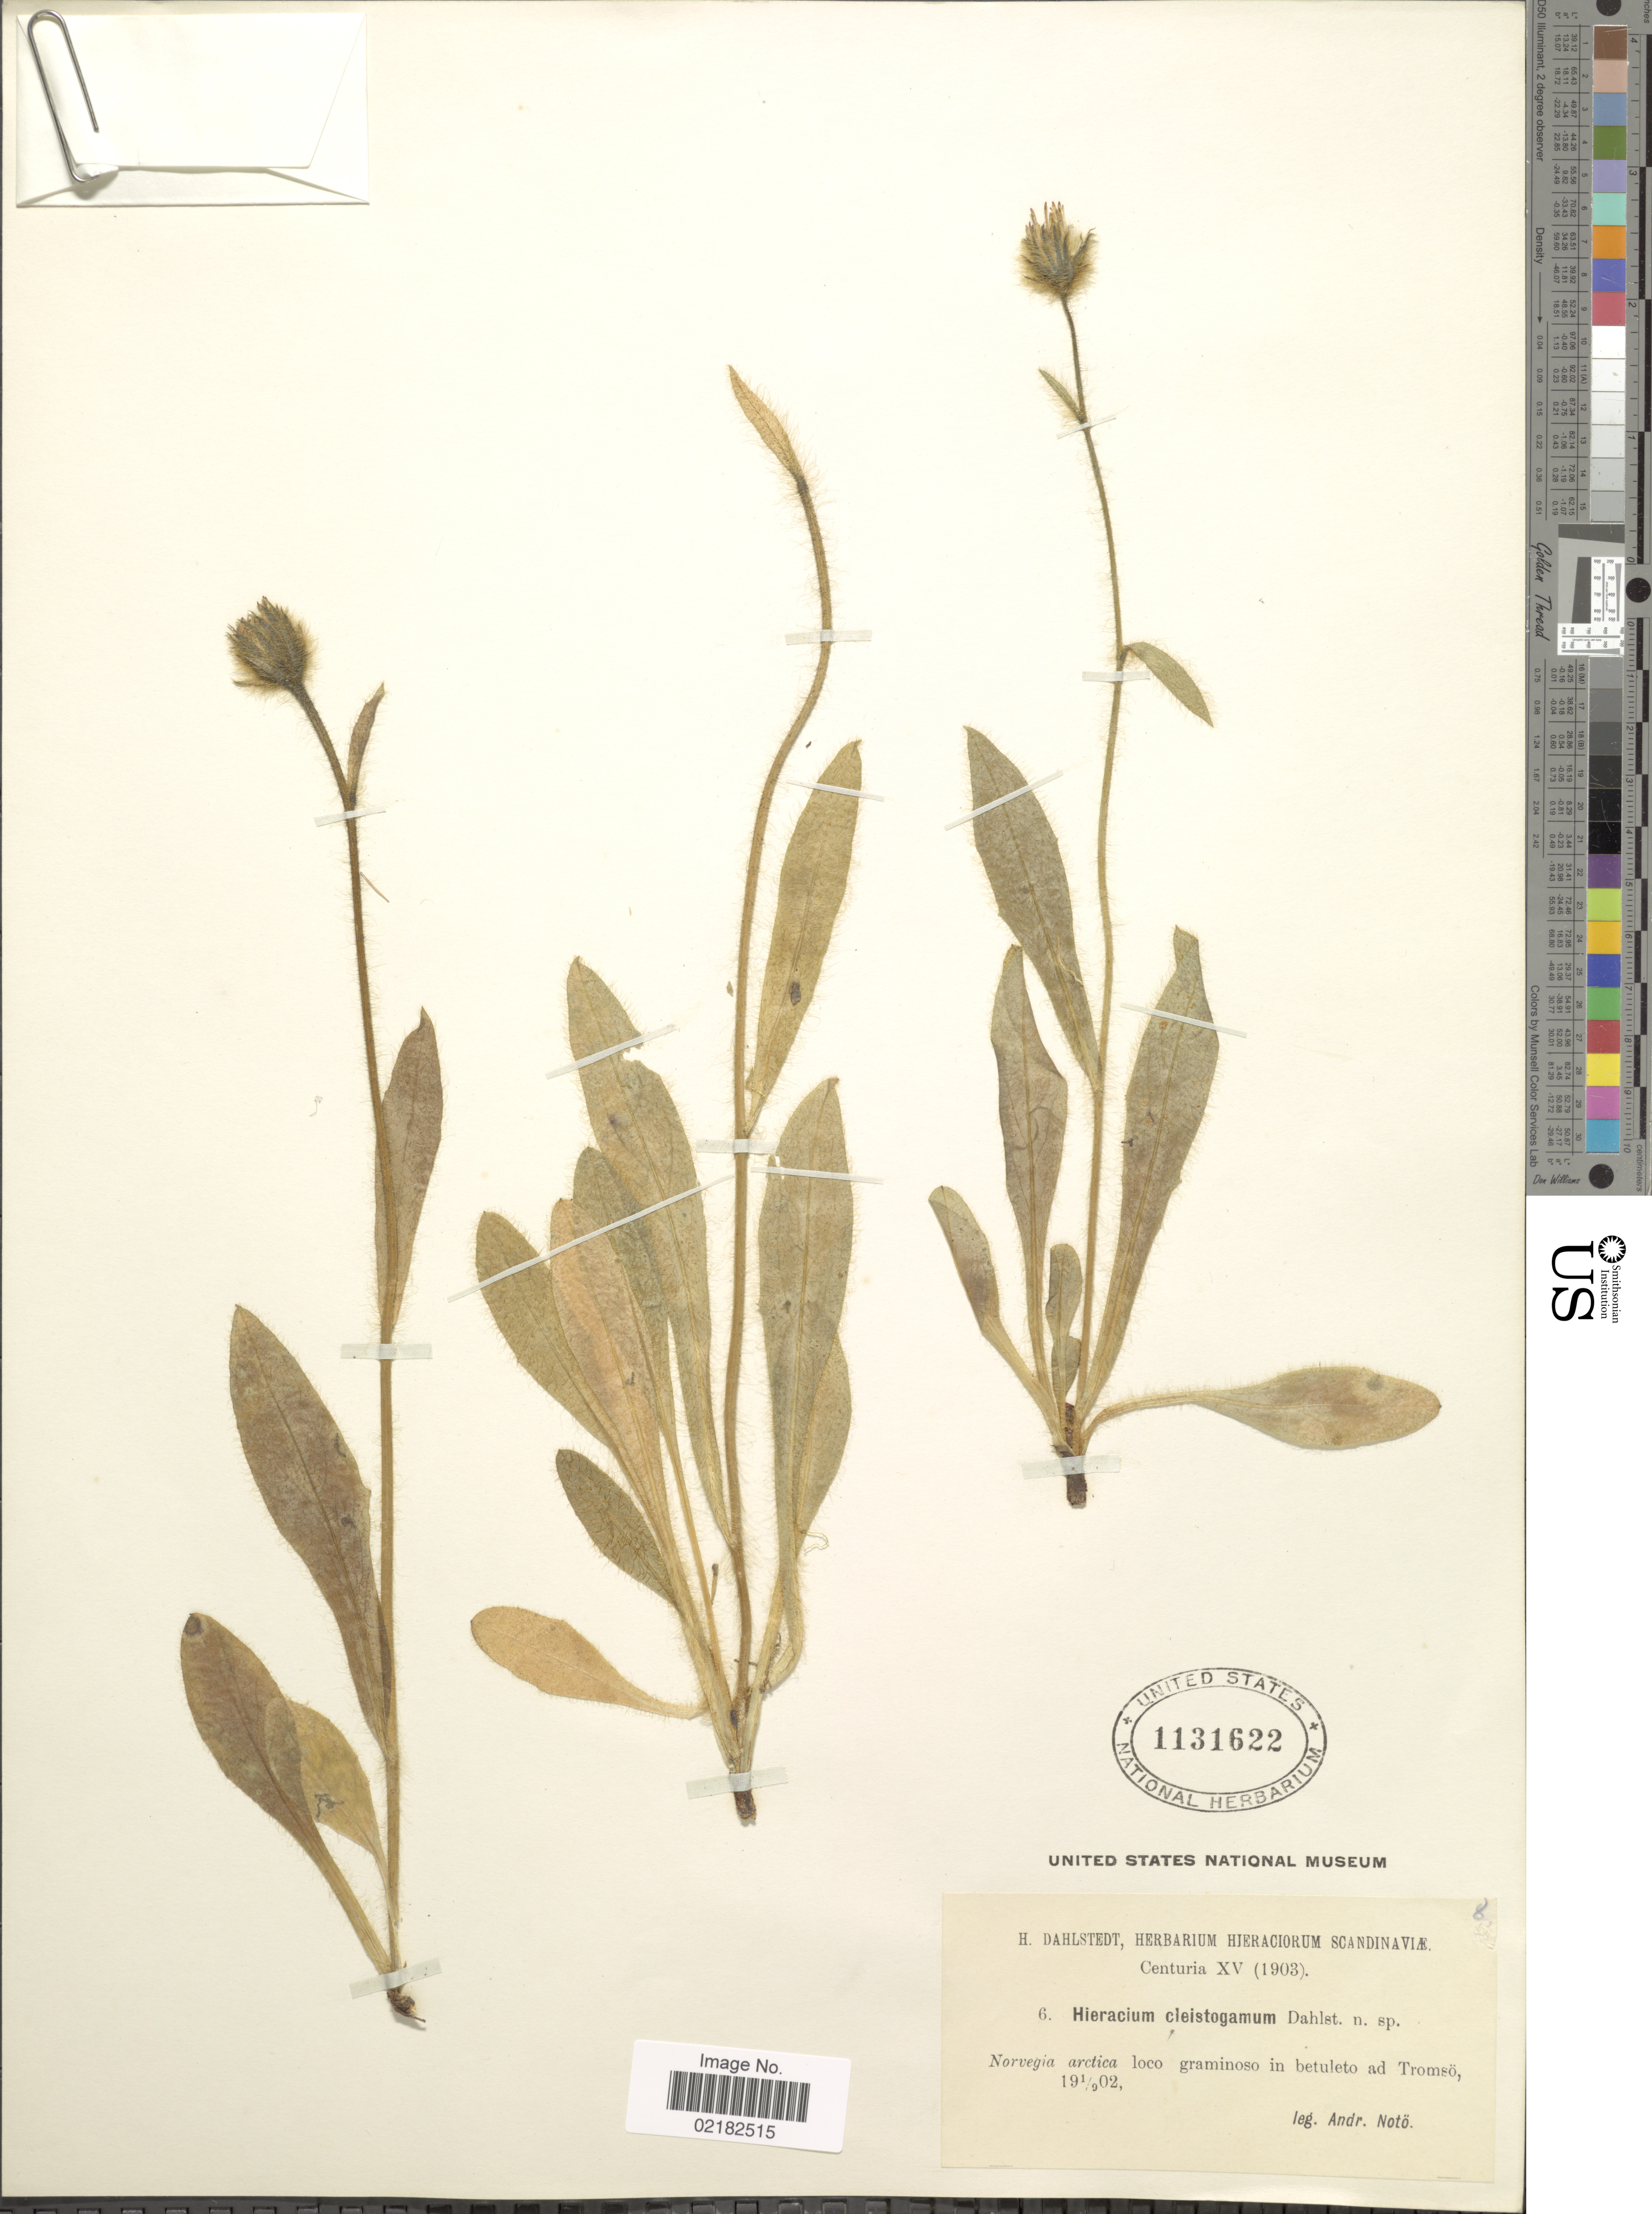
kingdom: Plantae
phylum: Tracheophyta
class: Magnoliopsida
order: Asterales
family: Asteraceae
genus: Hieracium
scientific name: Hieracium cleistogamum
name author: Dahlst.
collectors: A. Noto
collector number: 6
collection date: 1902-09-01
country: Norway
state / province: Troms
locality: Norvegia, ad Tromso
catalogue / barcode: US 1131622